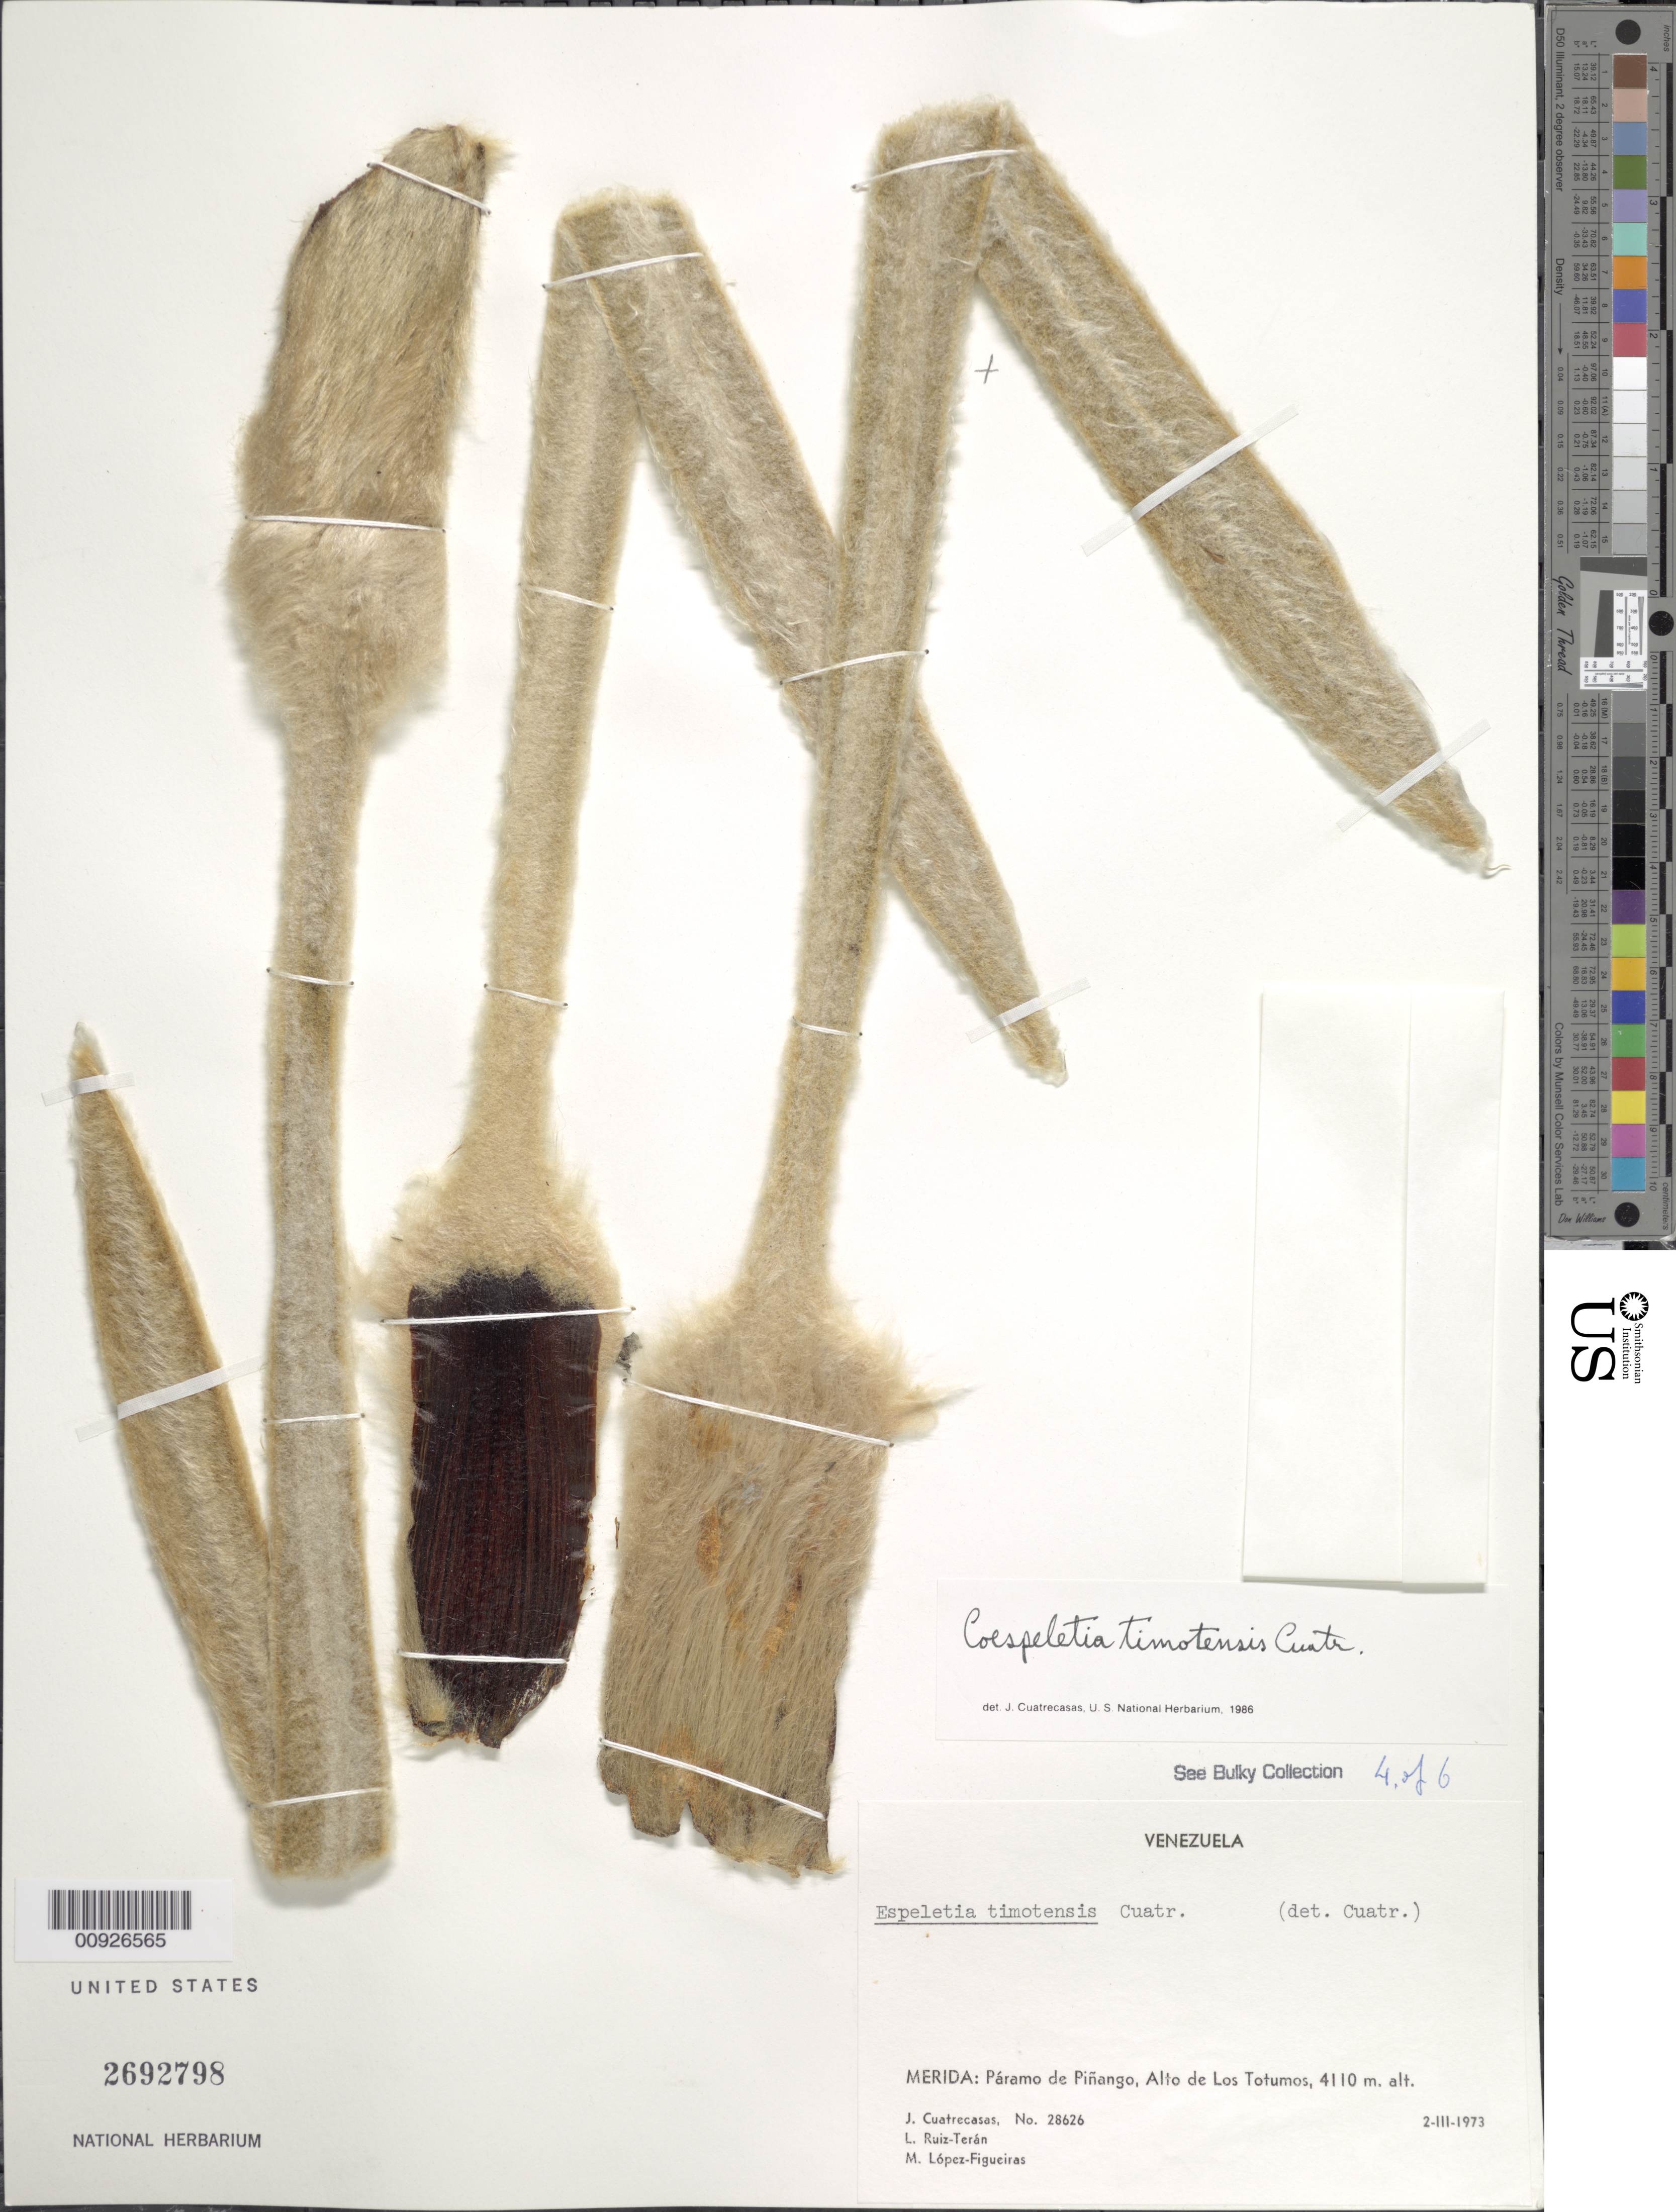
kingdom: Plantae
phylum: Tracheophyta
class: Magnoliopsida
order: Asterales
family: Asteraceae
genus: Coespeletia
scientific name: Coespeletia timotensis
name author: (Cuatrec.) Cuatrec.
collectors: J. Cuatrecasas, L. E. Ruíz-Terán & M. López Figueiras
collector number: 28626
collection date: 1973-03-02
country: Venezuela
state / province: Mérida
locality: P. de Piñango. Alto de los Totumos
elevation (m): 4110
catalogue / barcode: US 2692798